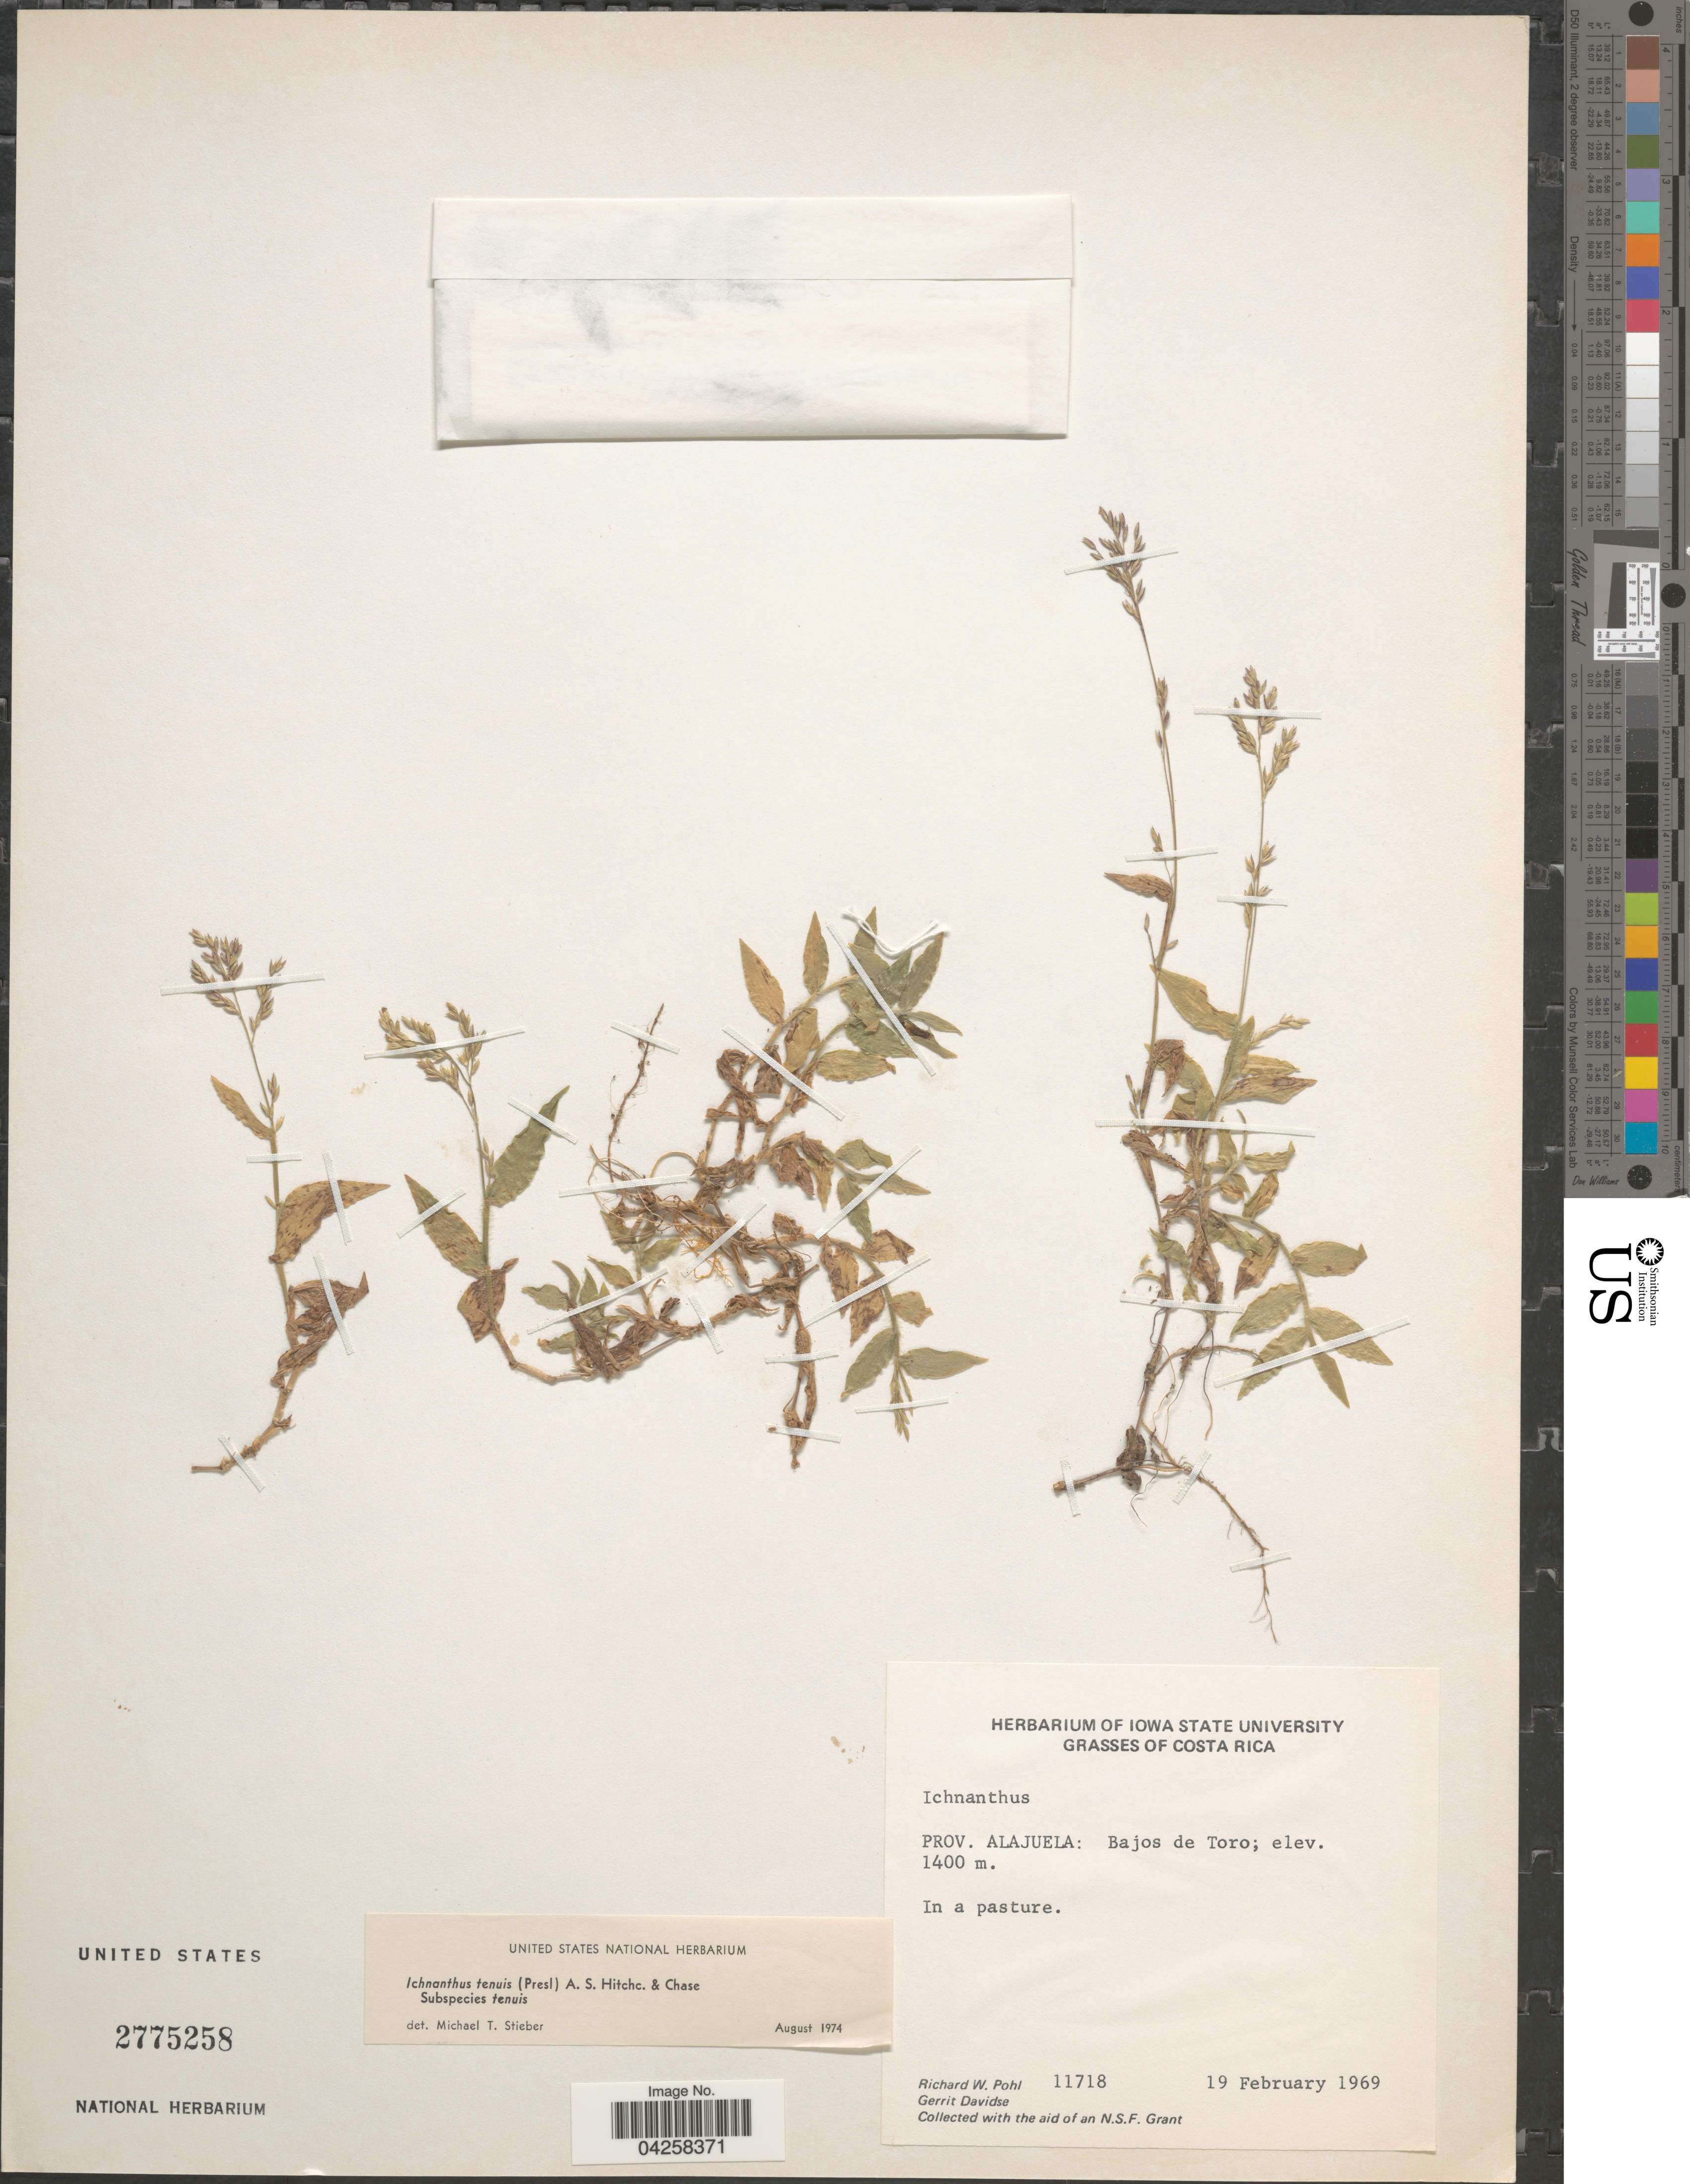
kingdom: Plantae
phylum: Tracheophyta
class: Liliopsida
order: Poales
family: Poaceae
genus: Ichnanthus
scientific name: Ichnanthus tenuis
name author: (J. Presl) Hitchc. & Chase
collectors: R. W. Pohl & G. Davidse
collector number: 11718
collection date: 1969-02-19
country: Costa Rica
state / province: Alajuela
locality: Bajos de Toro.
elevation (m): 1400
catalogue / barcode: US 2775258